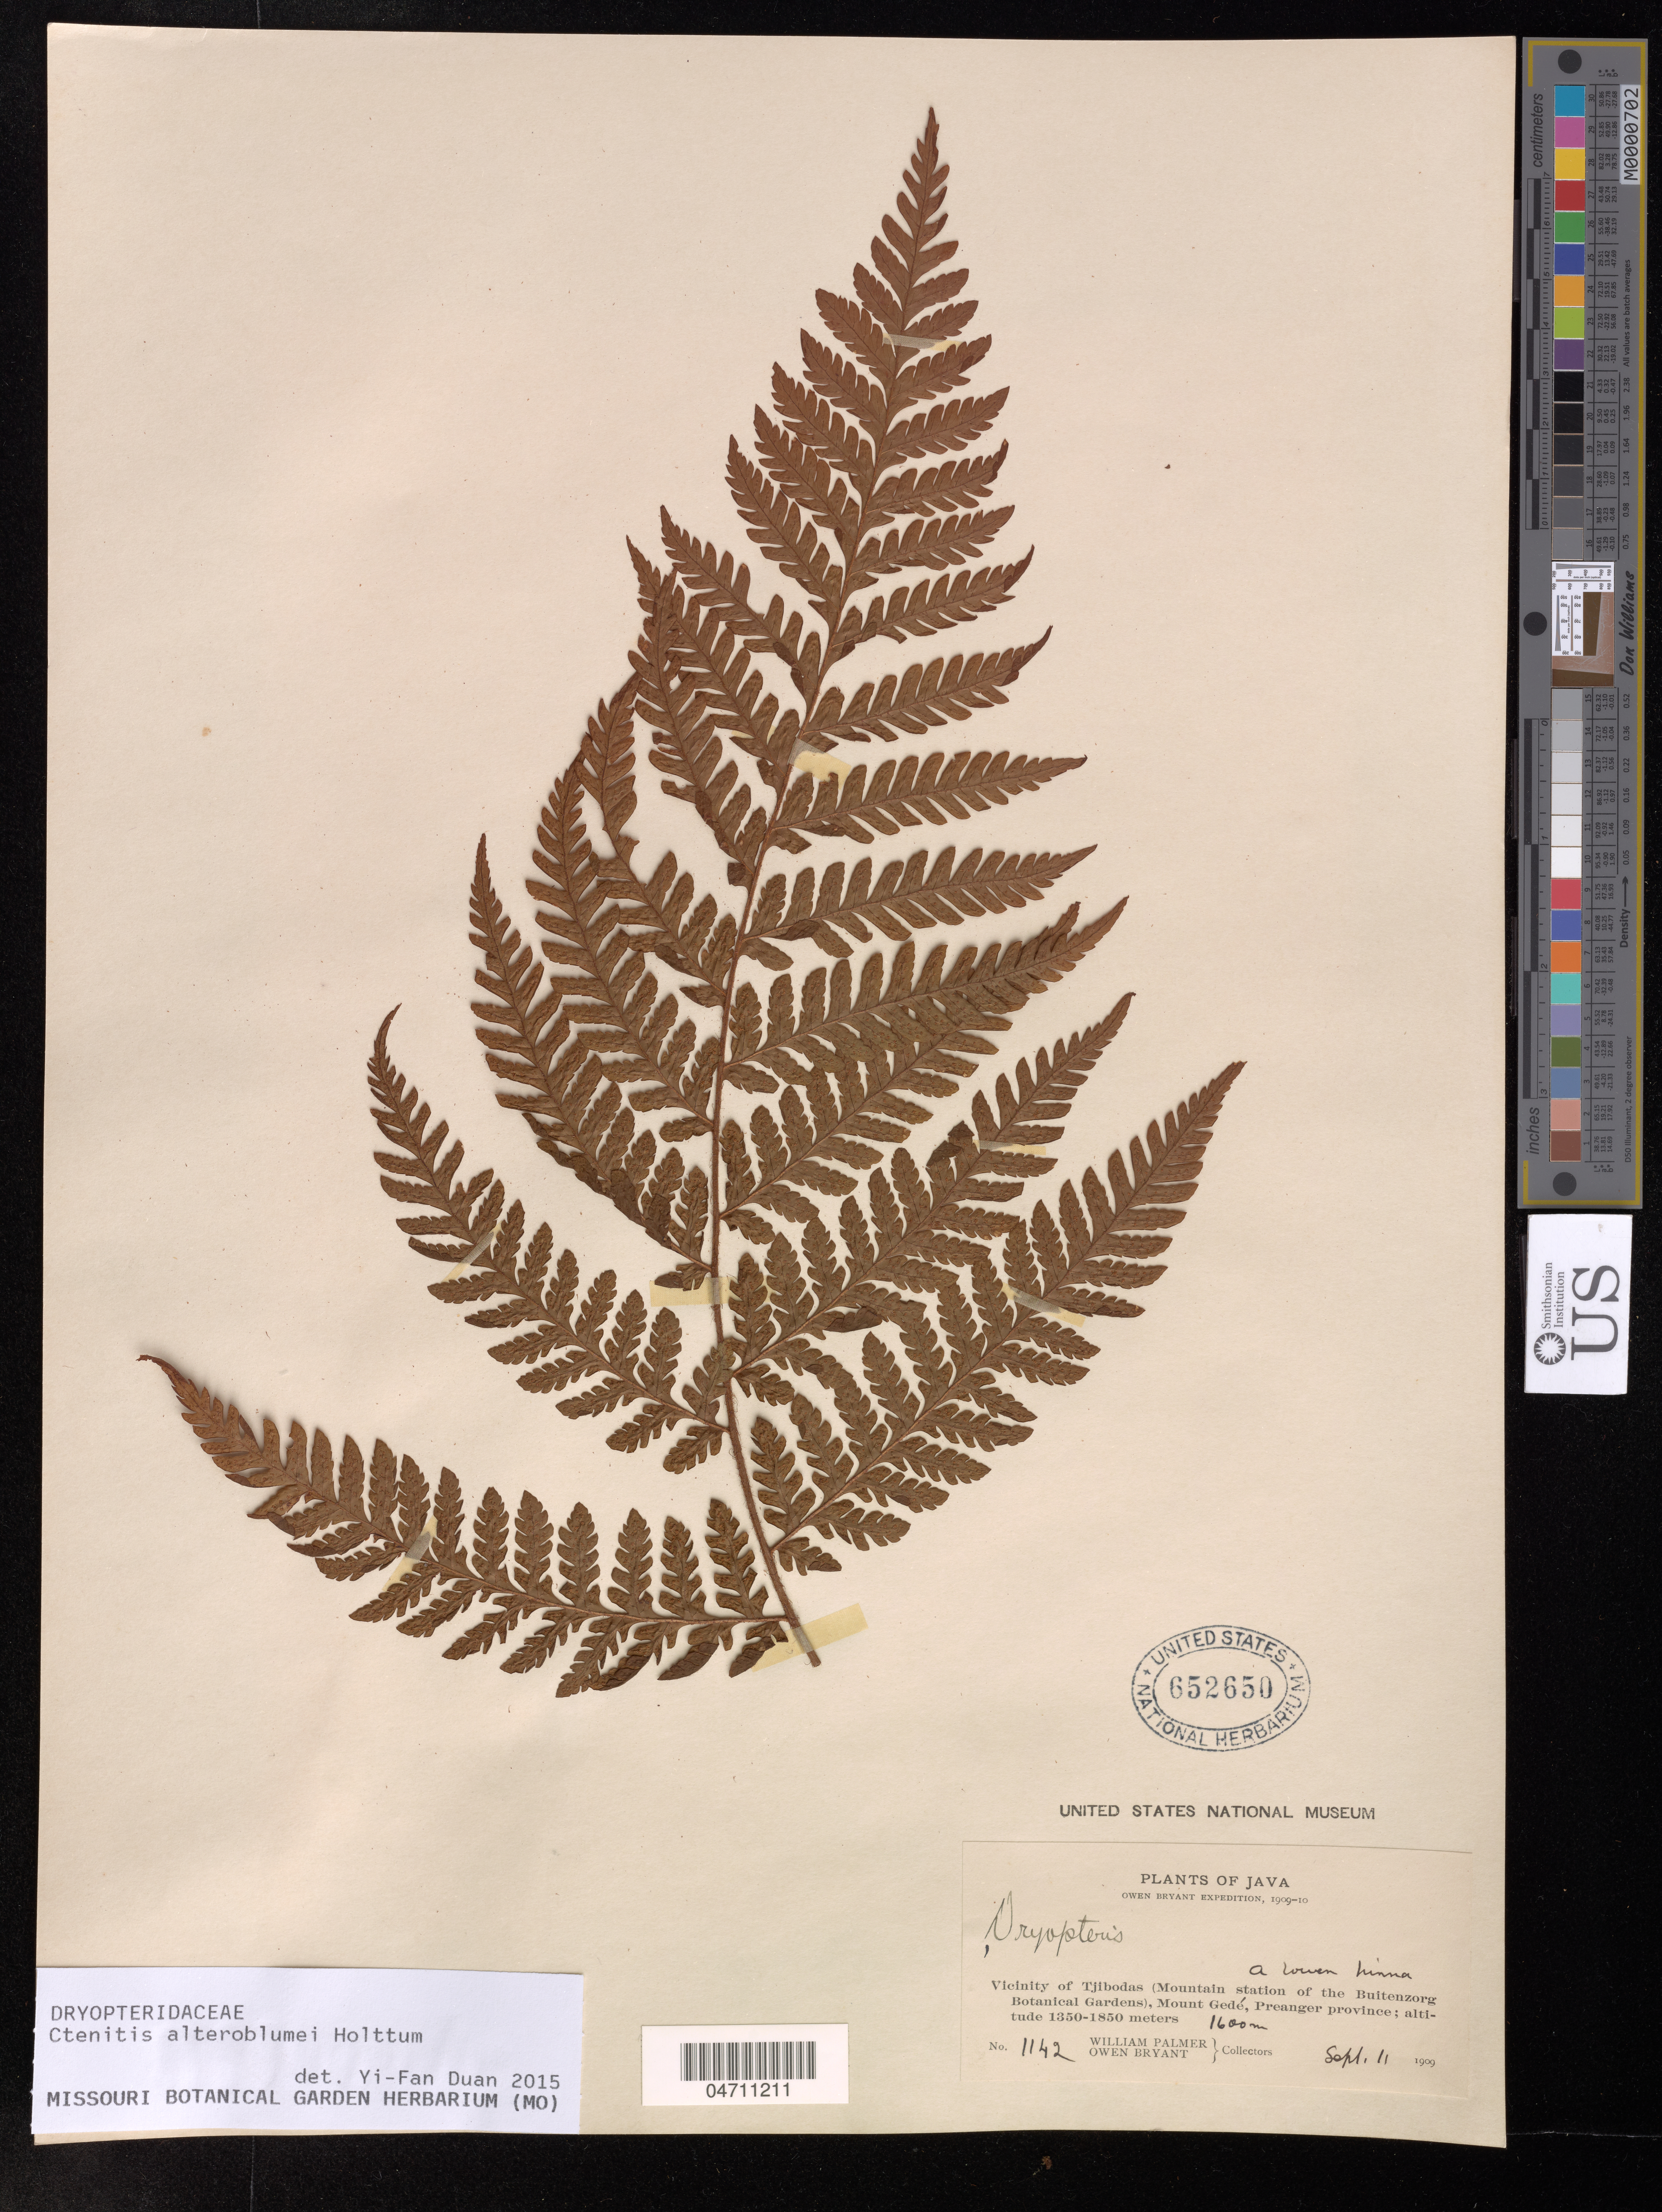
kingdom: Plantae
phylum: Tracheophyta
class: Polypodiopsida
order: Polypodiales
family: Dryopteridaceae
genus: Ctenitis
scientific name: Ctenitis alteroblumei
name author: Holttum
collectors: W. Palmer & O. Bryant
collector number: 1142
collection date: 1909-09-11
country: Indonesia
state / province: Java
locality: Vicinity of Tjibodas (Mountain station of the Buitenzorg Botanical Gardens), Mount Gedé, Preanger province.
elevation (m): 1600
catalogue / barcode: US 652650